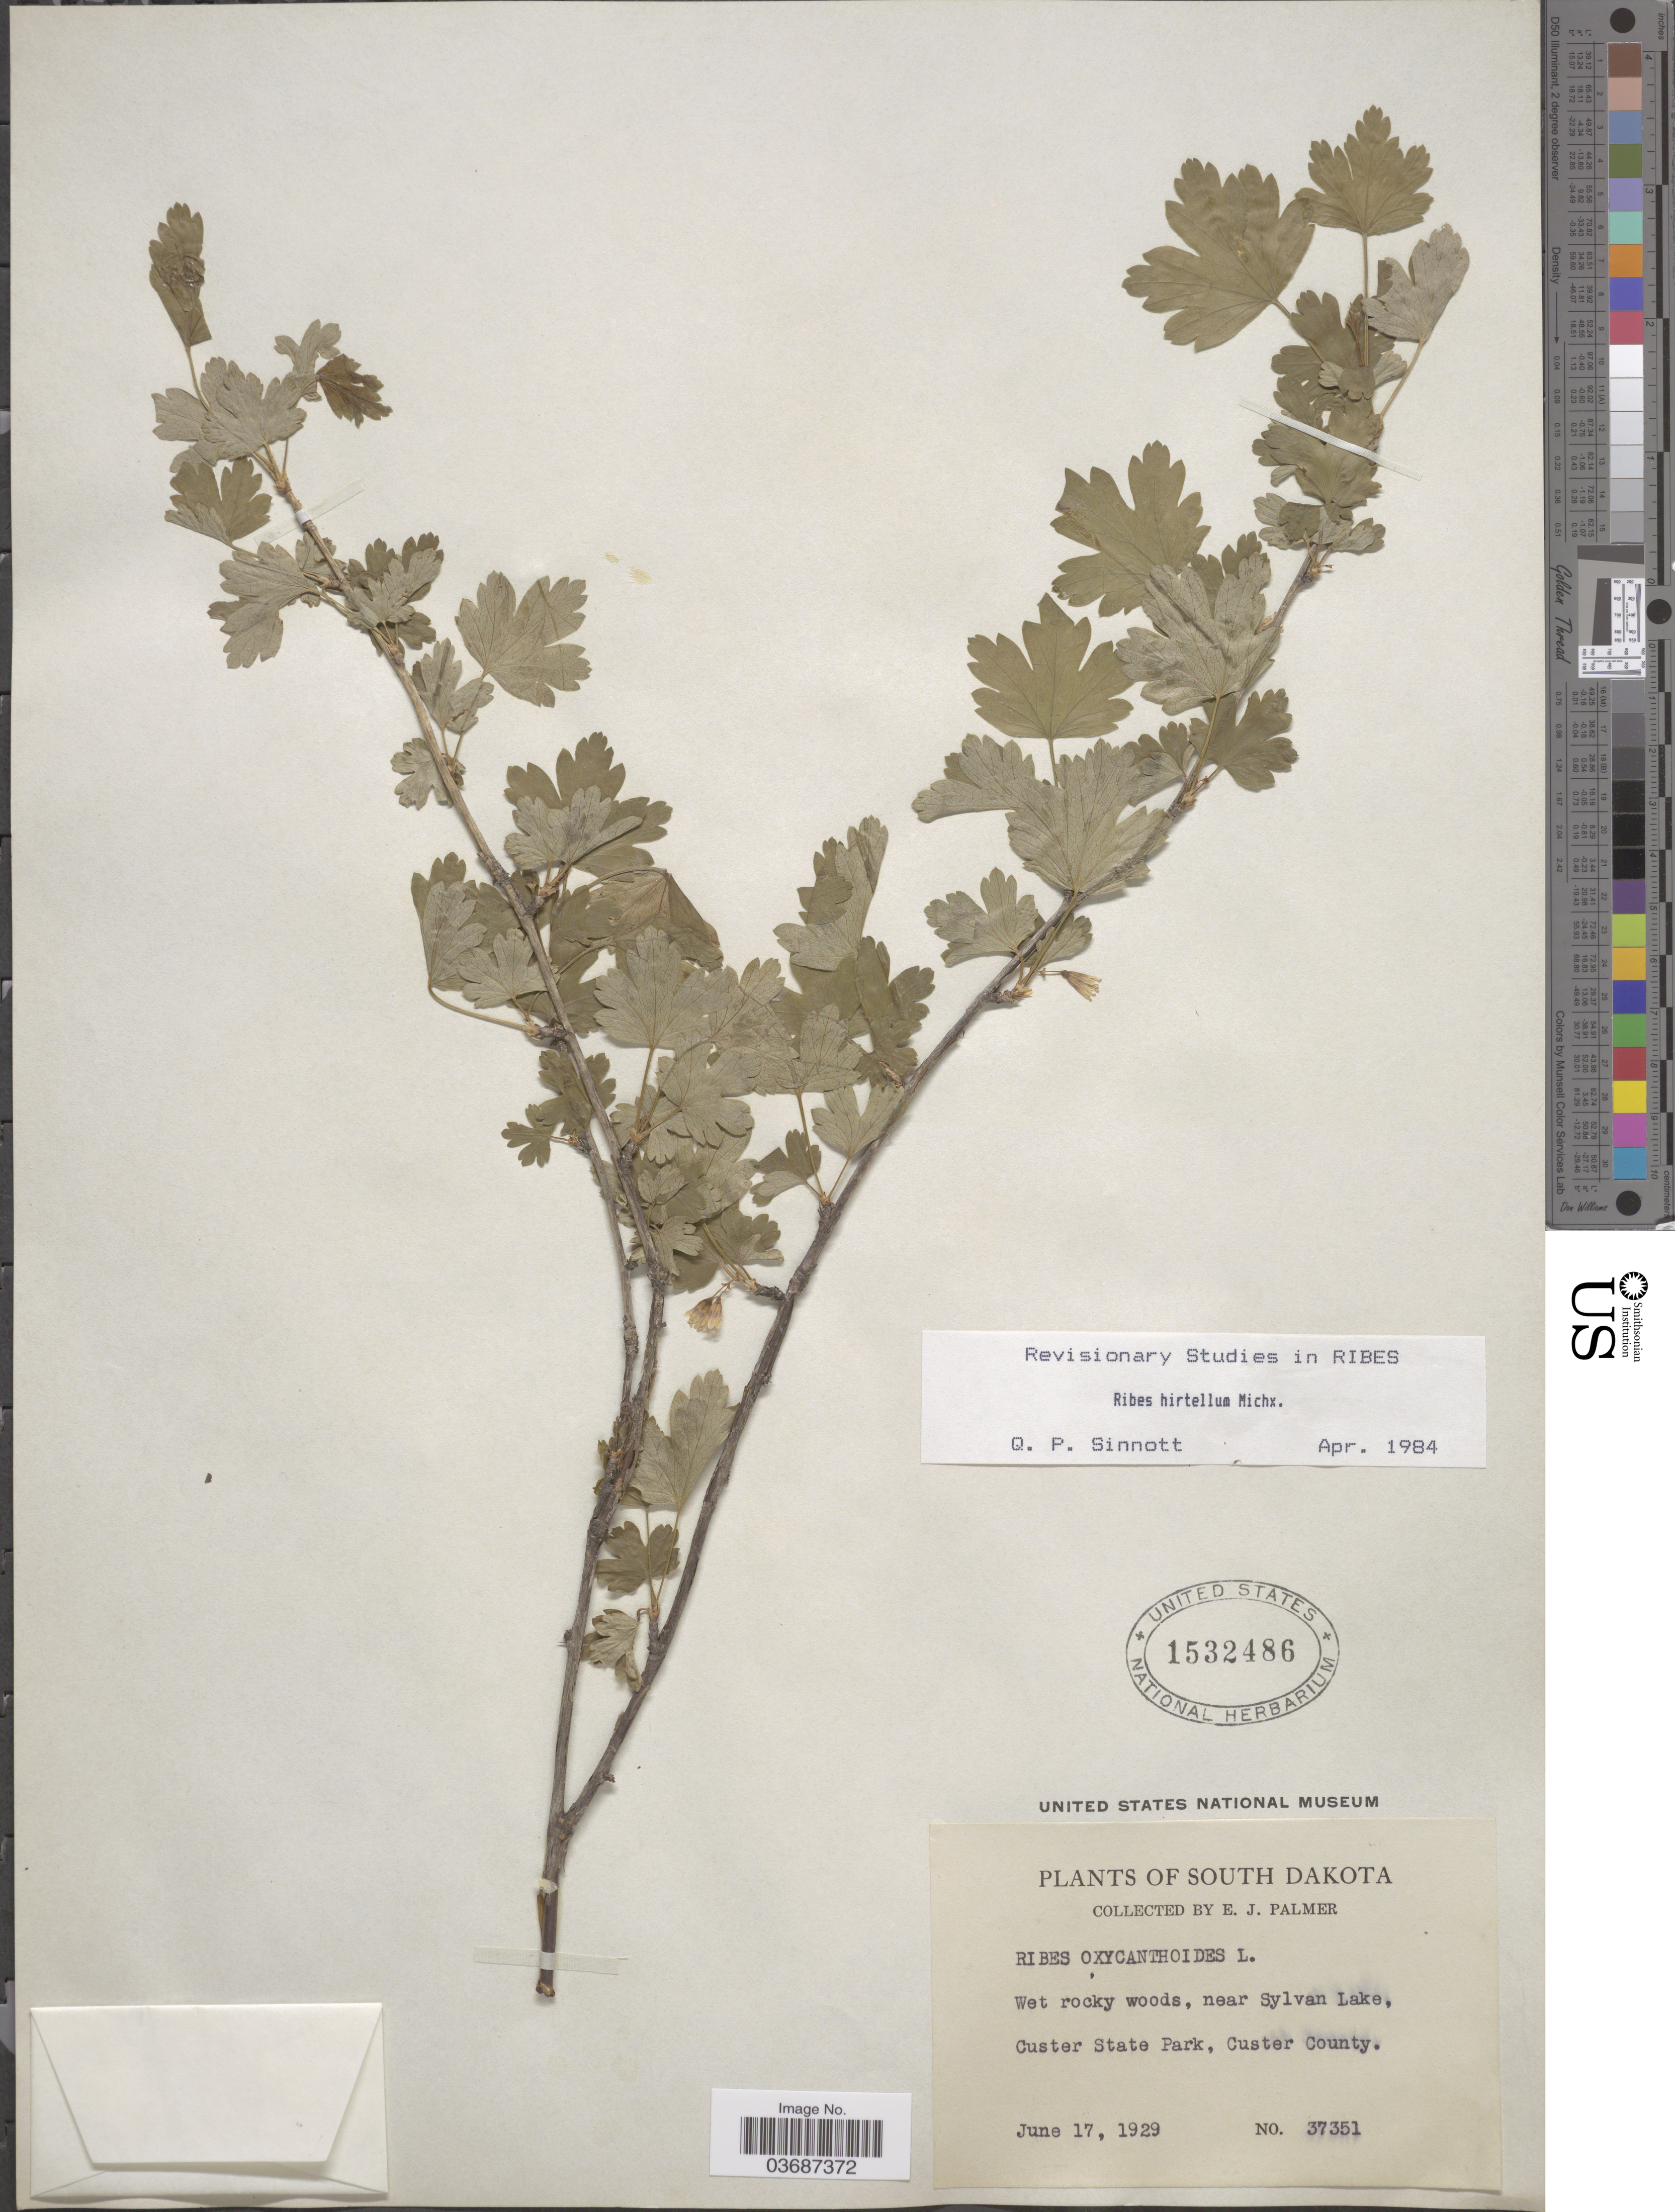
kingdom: Plantae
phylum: Tracheophyta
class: Magnoliopsida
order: Saxifragales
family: Grossulariaceae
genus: Ribes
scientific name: Ribes hirtellum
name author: Michx.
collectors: E. J. Palmer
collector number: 37351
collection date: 1929-06-17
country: United States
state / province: South Dakota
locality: Wet rocky woods, near Sylvan Lake, Custer State Park, Custer County.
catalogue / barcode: US 1532486